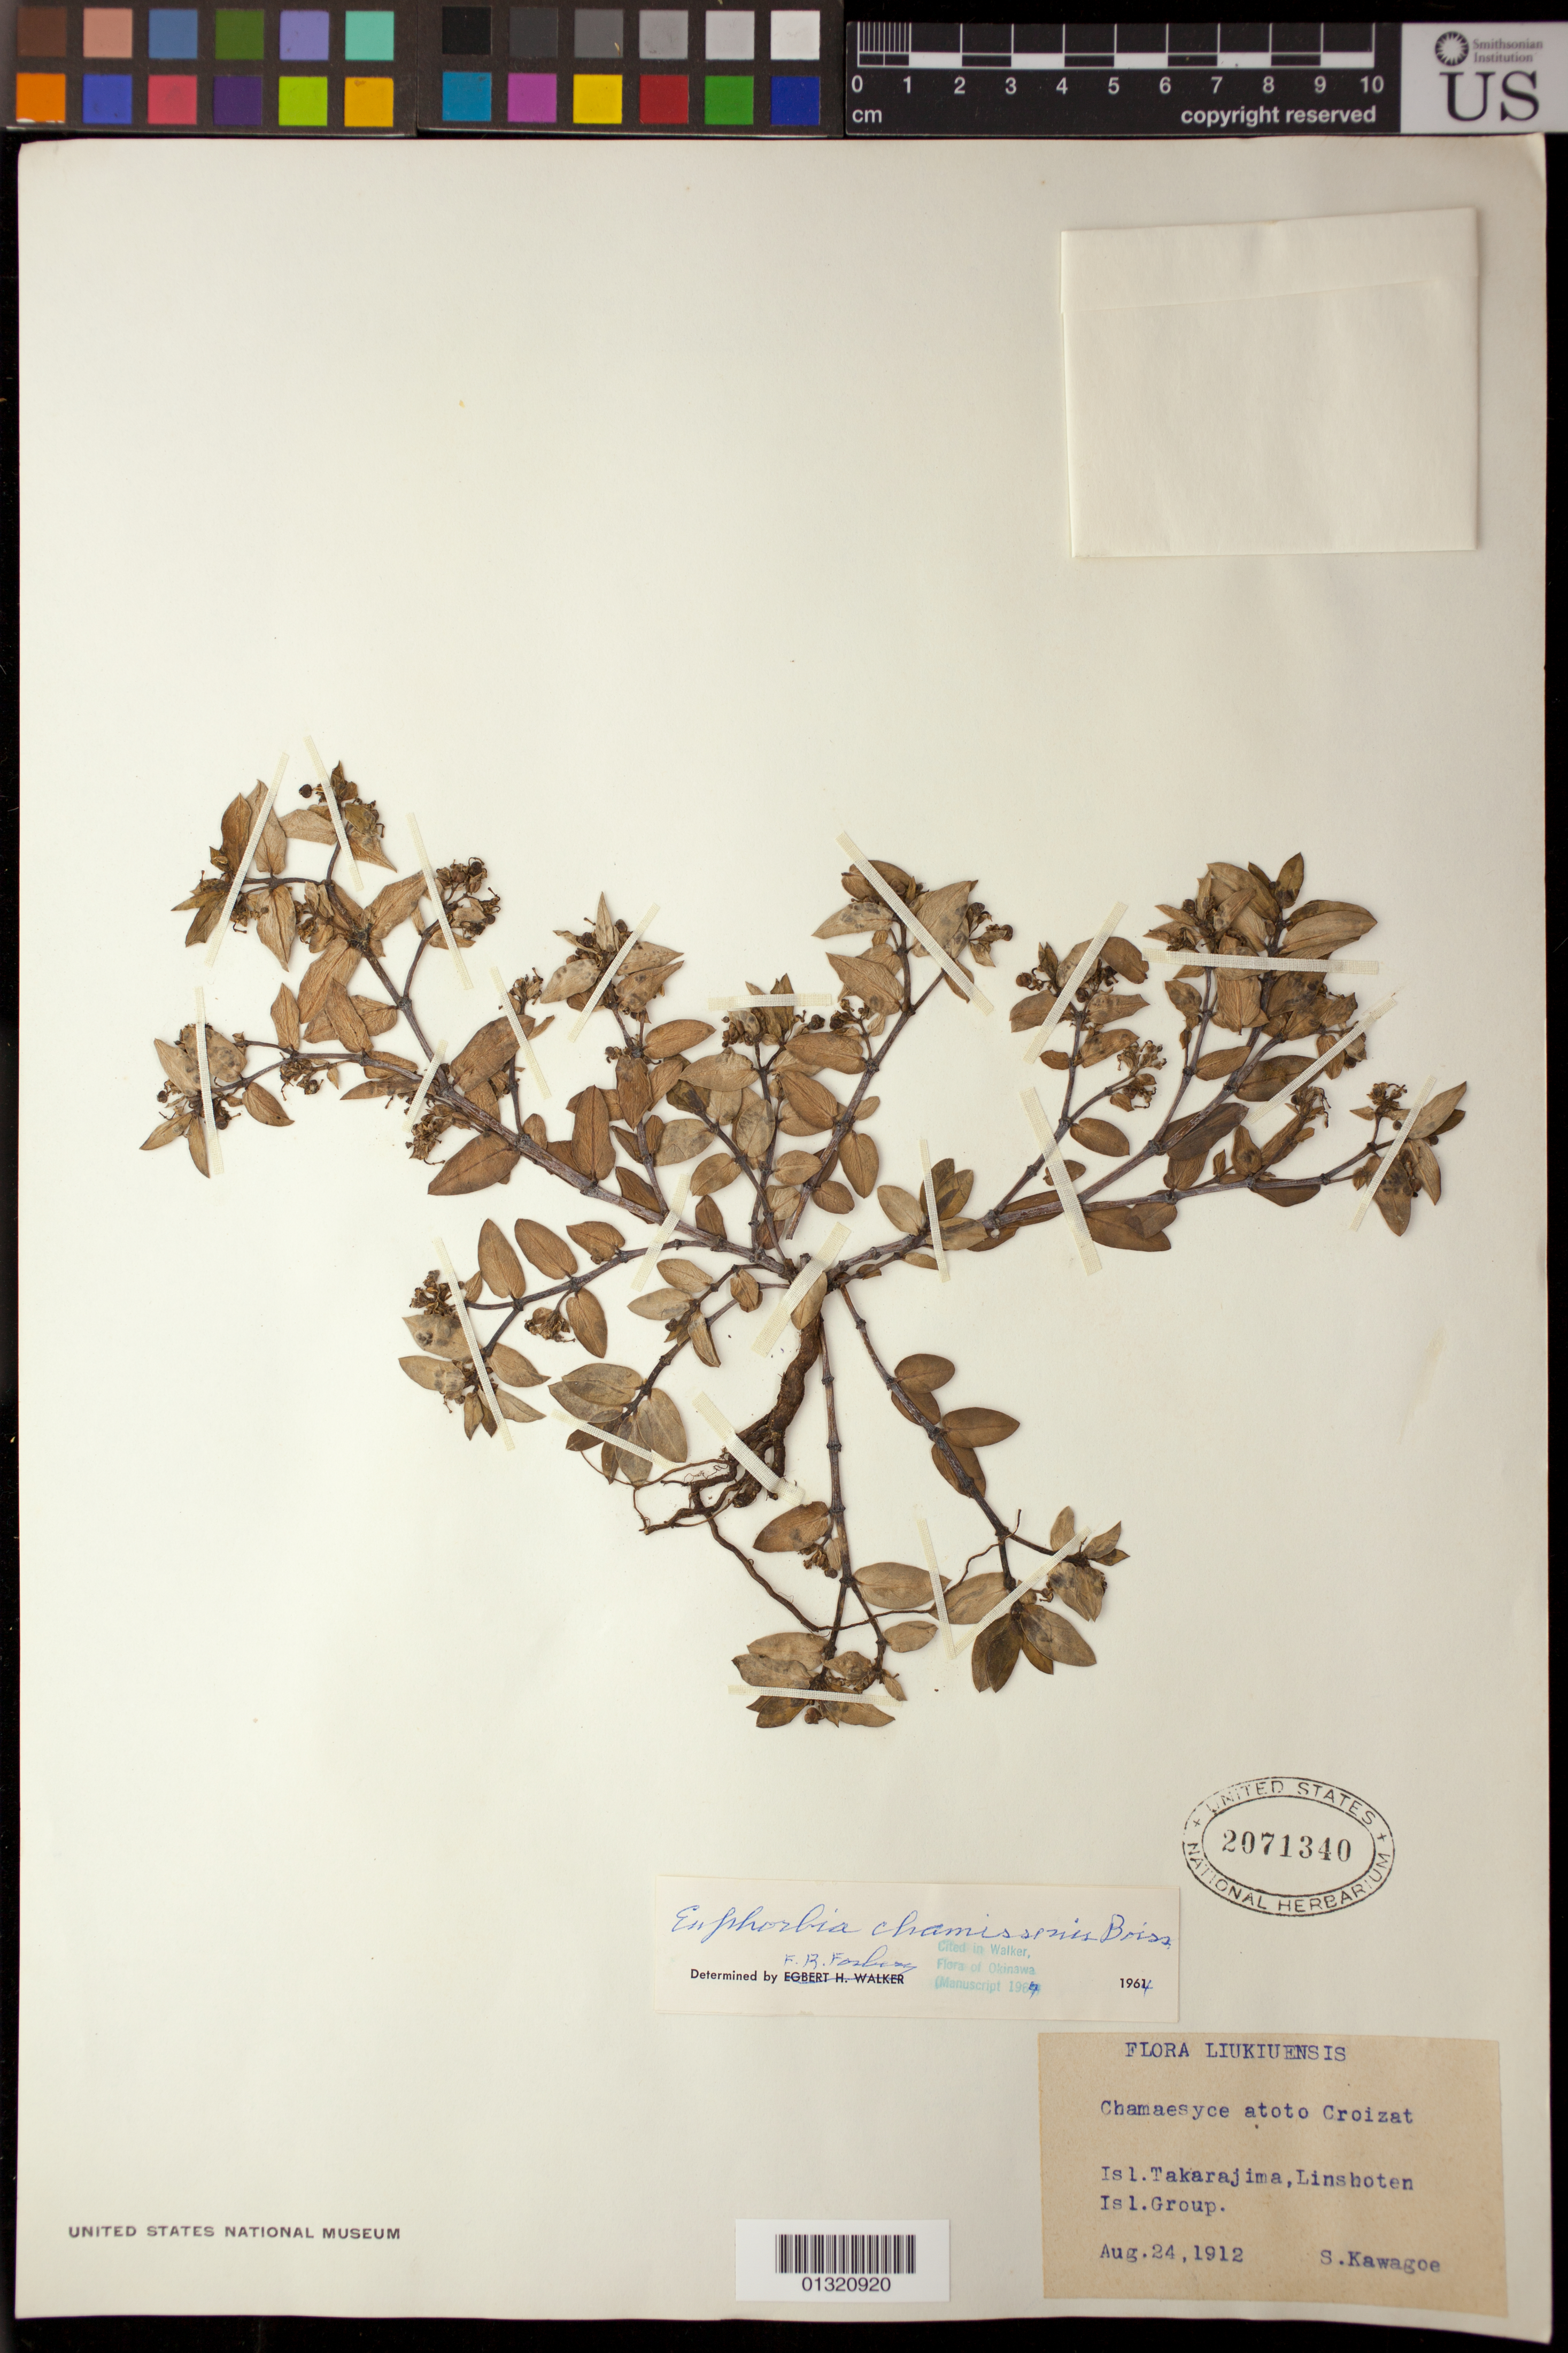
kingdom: Plantae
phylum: Tracheophyta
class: Magnoliopsida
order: Malpighiales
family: Euphorbiaceae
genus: Euphorbia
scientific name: Euphorbia chamissonis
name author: (Klotzsch ex Klotzsch & Garcke) Boiss.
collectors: S. Kawagoe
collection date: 1912-08-24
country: Japan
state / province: Kagosima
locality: Isl. Takarajima,, Linshoten Isl. Group. [Tokara-rettō]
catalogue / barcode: US 2071340